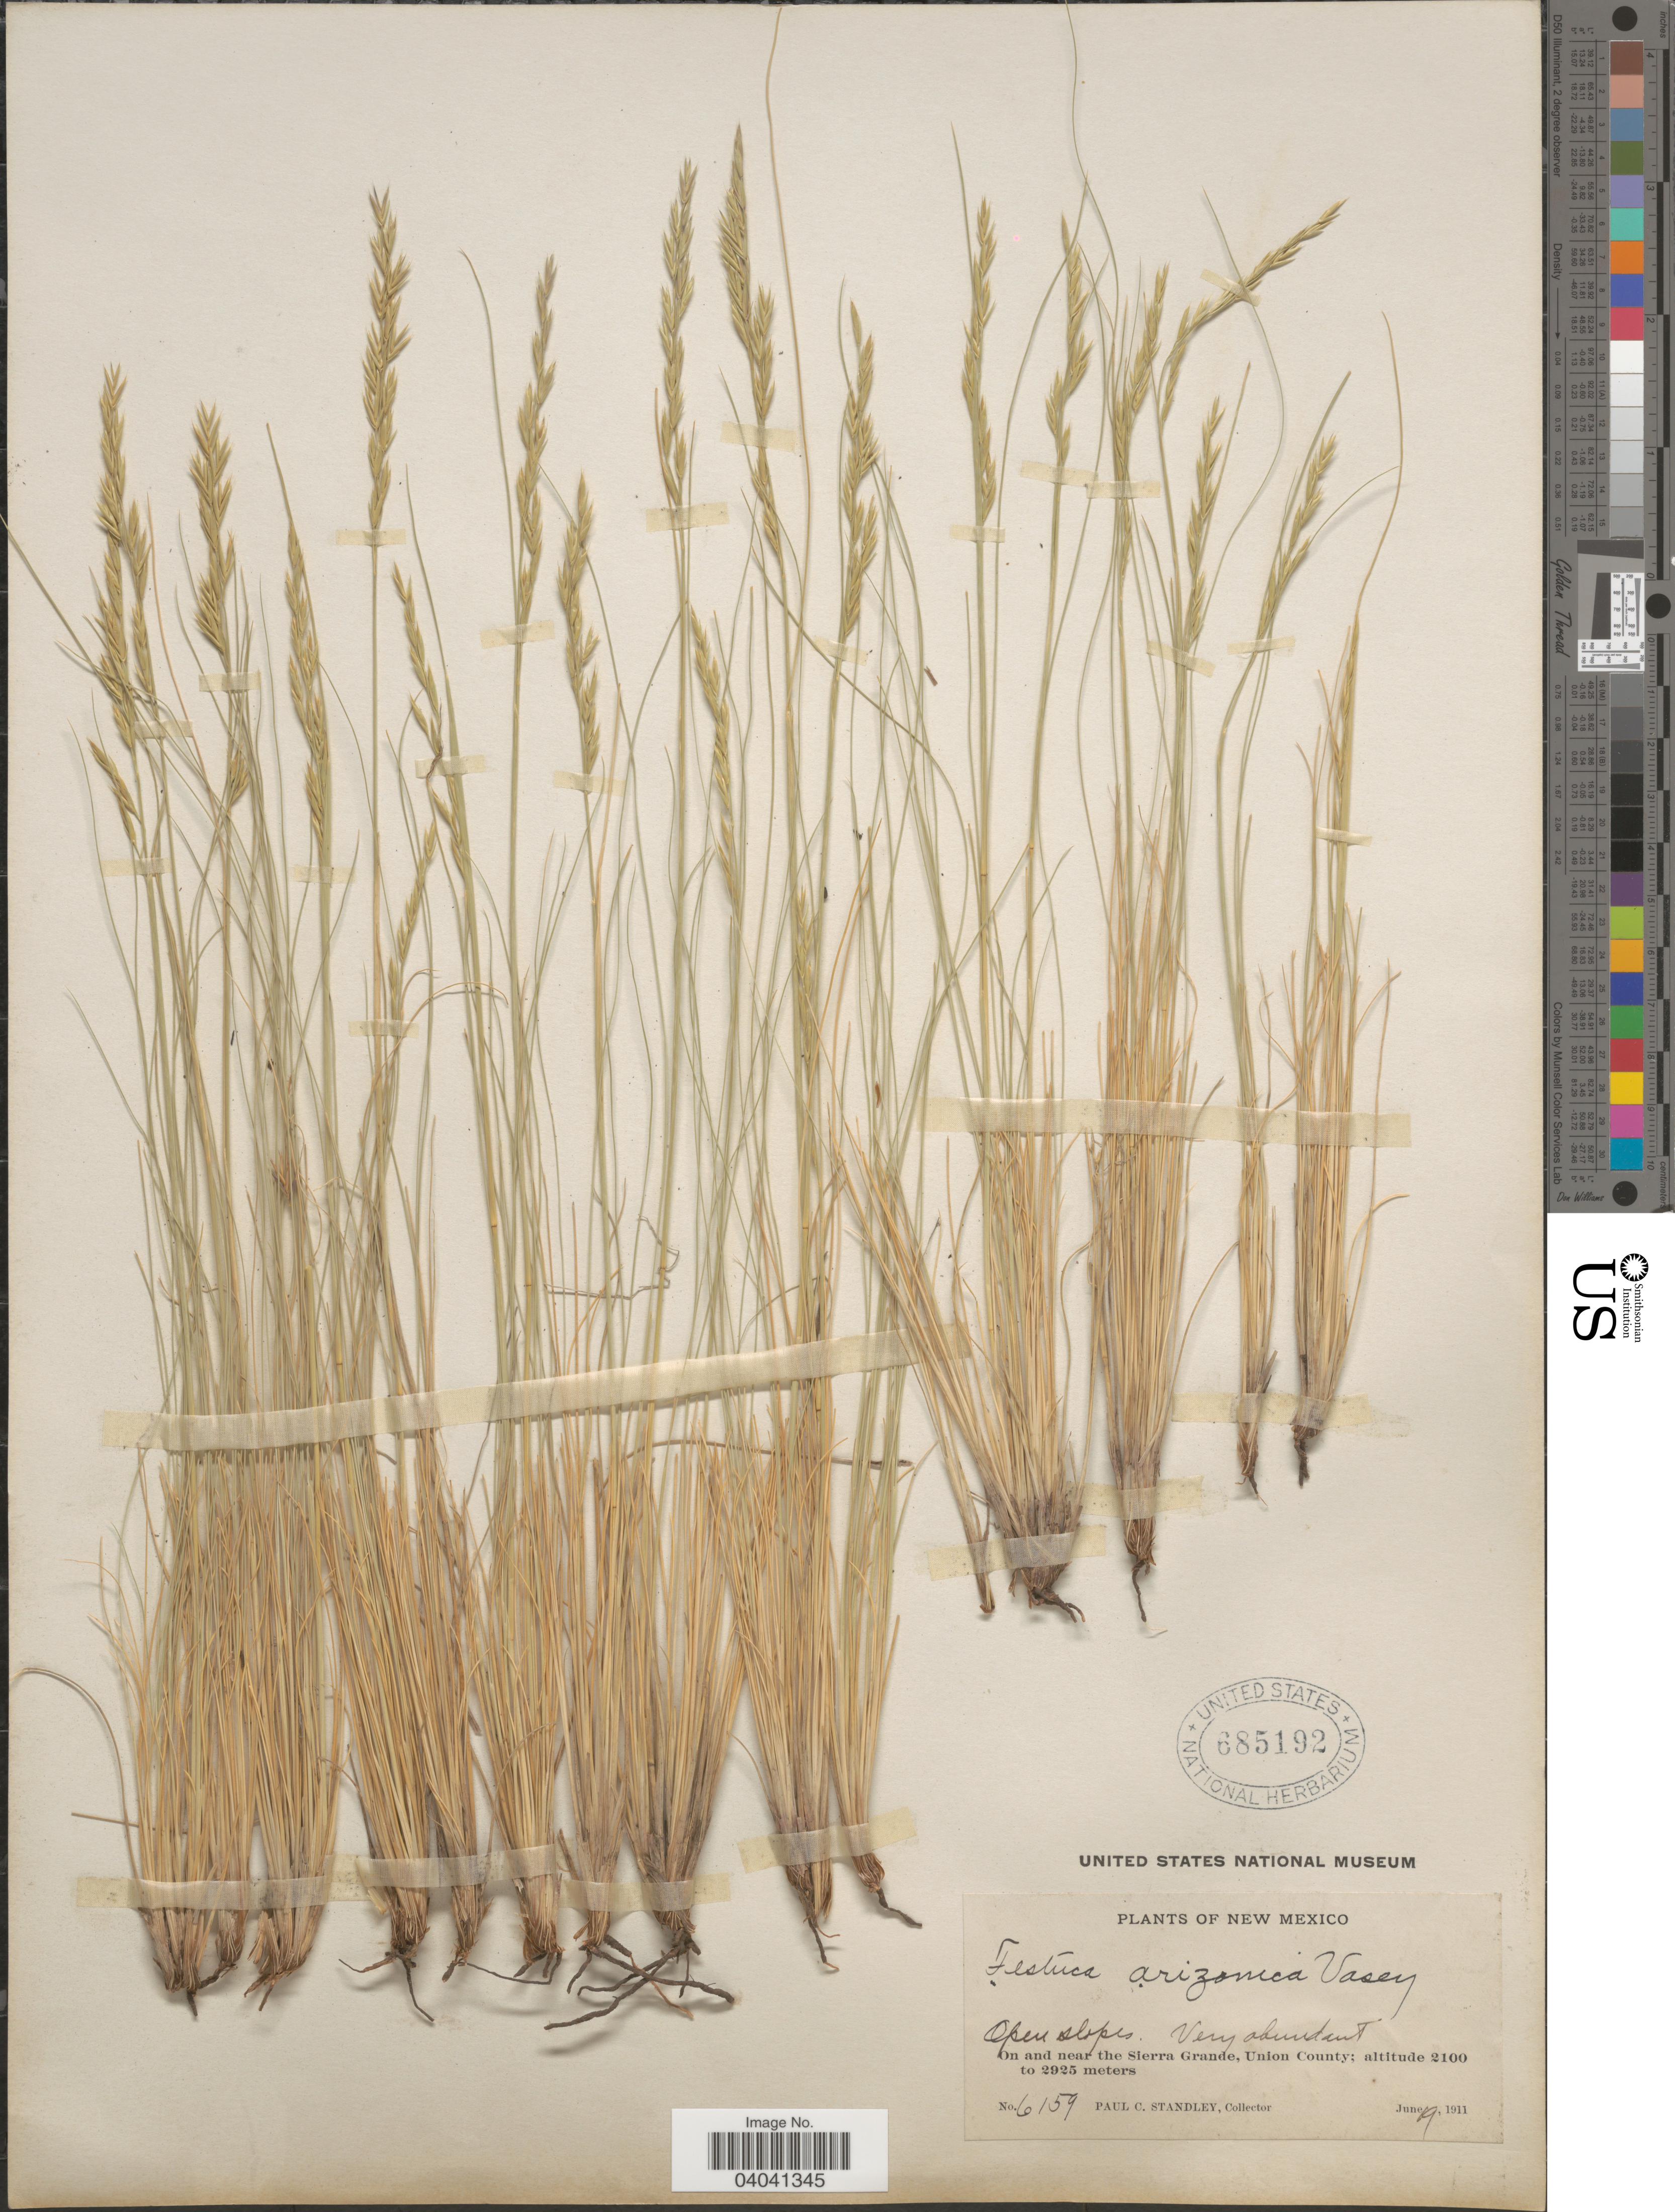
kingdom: Plantae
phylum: Tracheophyta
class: Liliopsida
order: Poales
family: Poaceae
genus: Festuca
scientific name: Festuca arizonica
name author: Vasey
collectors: P. C. Standley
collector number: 6159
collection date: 1911-06-19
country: United States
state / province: New Mexico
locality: On and near the Sierra Grande, Union County.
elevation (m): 2100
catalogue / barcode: US 685192